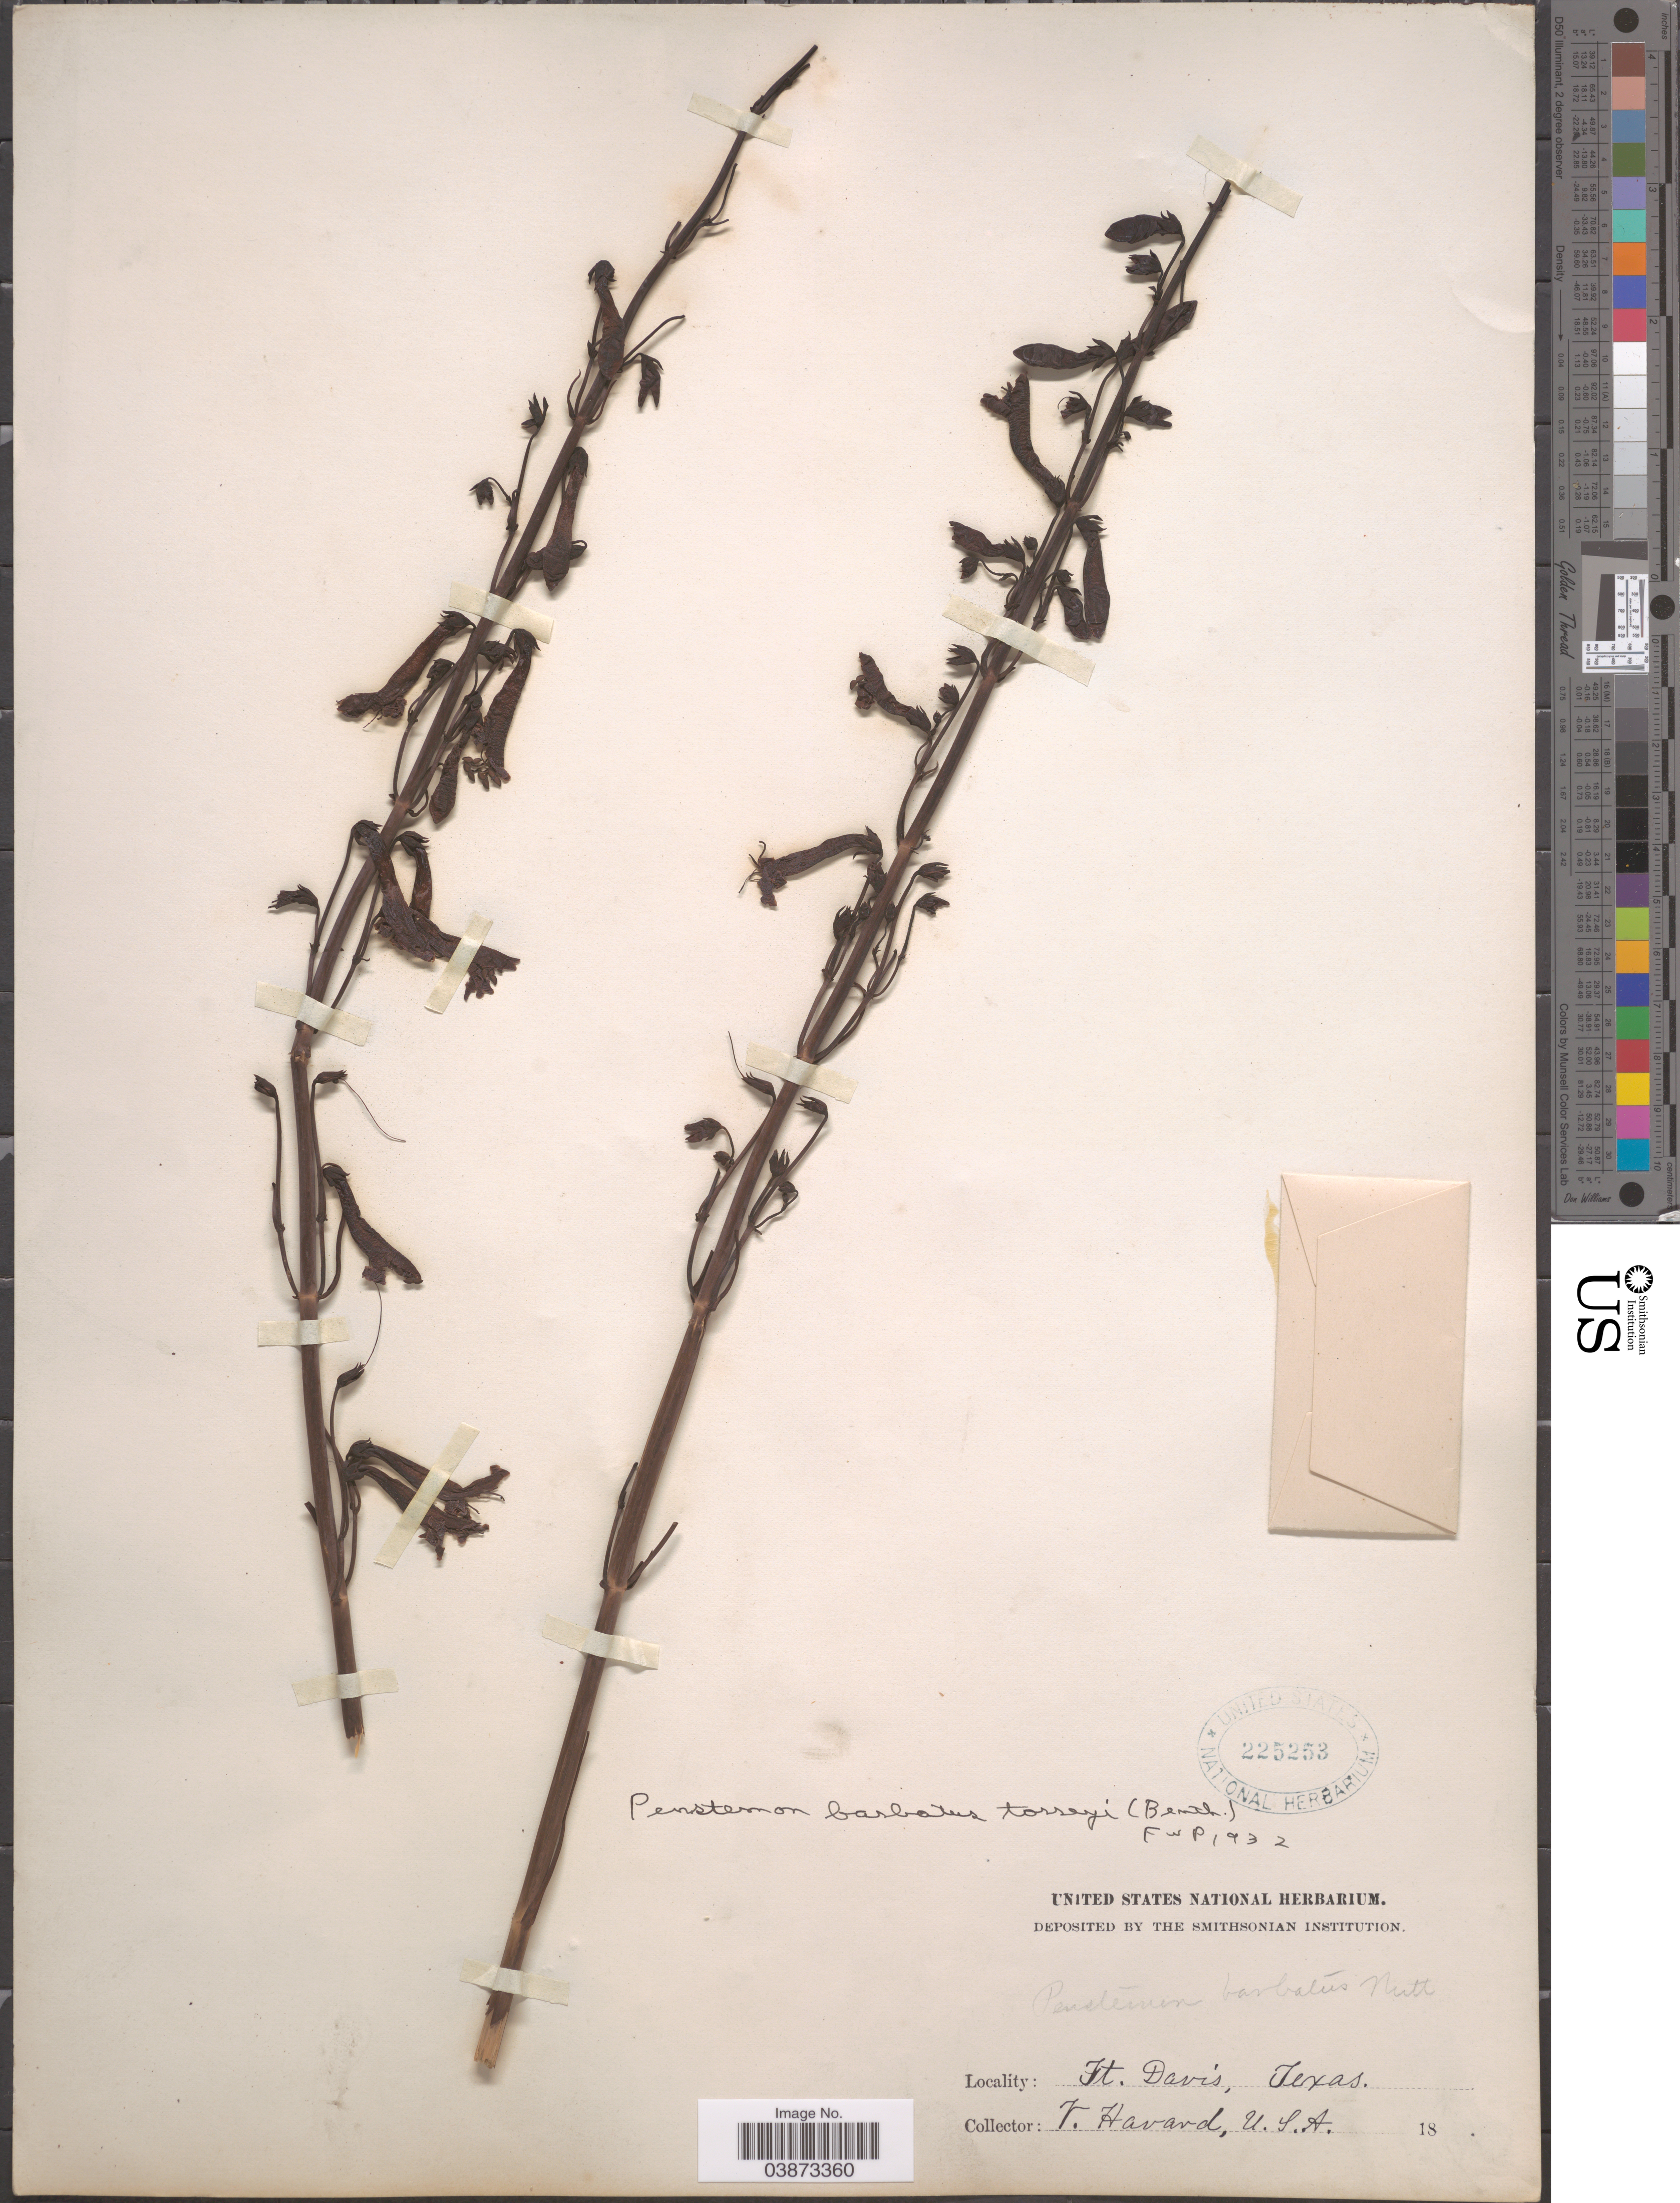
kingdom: Plantae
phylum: Tracheophyta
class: Magnoliopsida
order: Lamiales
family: Plantaginaceae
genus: Penstemon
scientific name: Penstemon barbatus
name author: (Cav.) Roth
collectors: V. Havard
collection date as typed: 18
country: United States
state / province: Texas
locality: Ft. Davis.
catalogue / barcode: US 225253